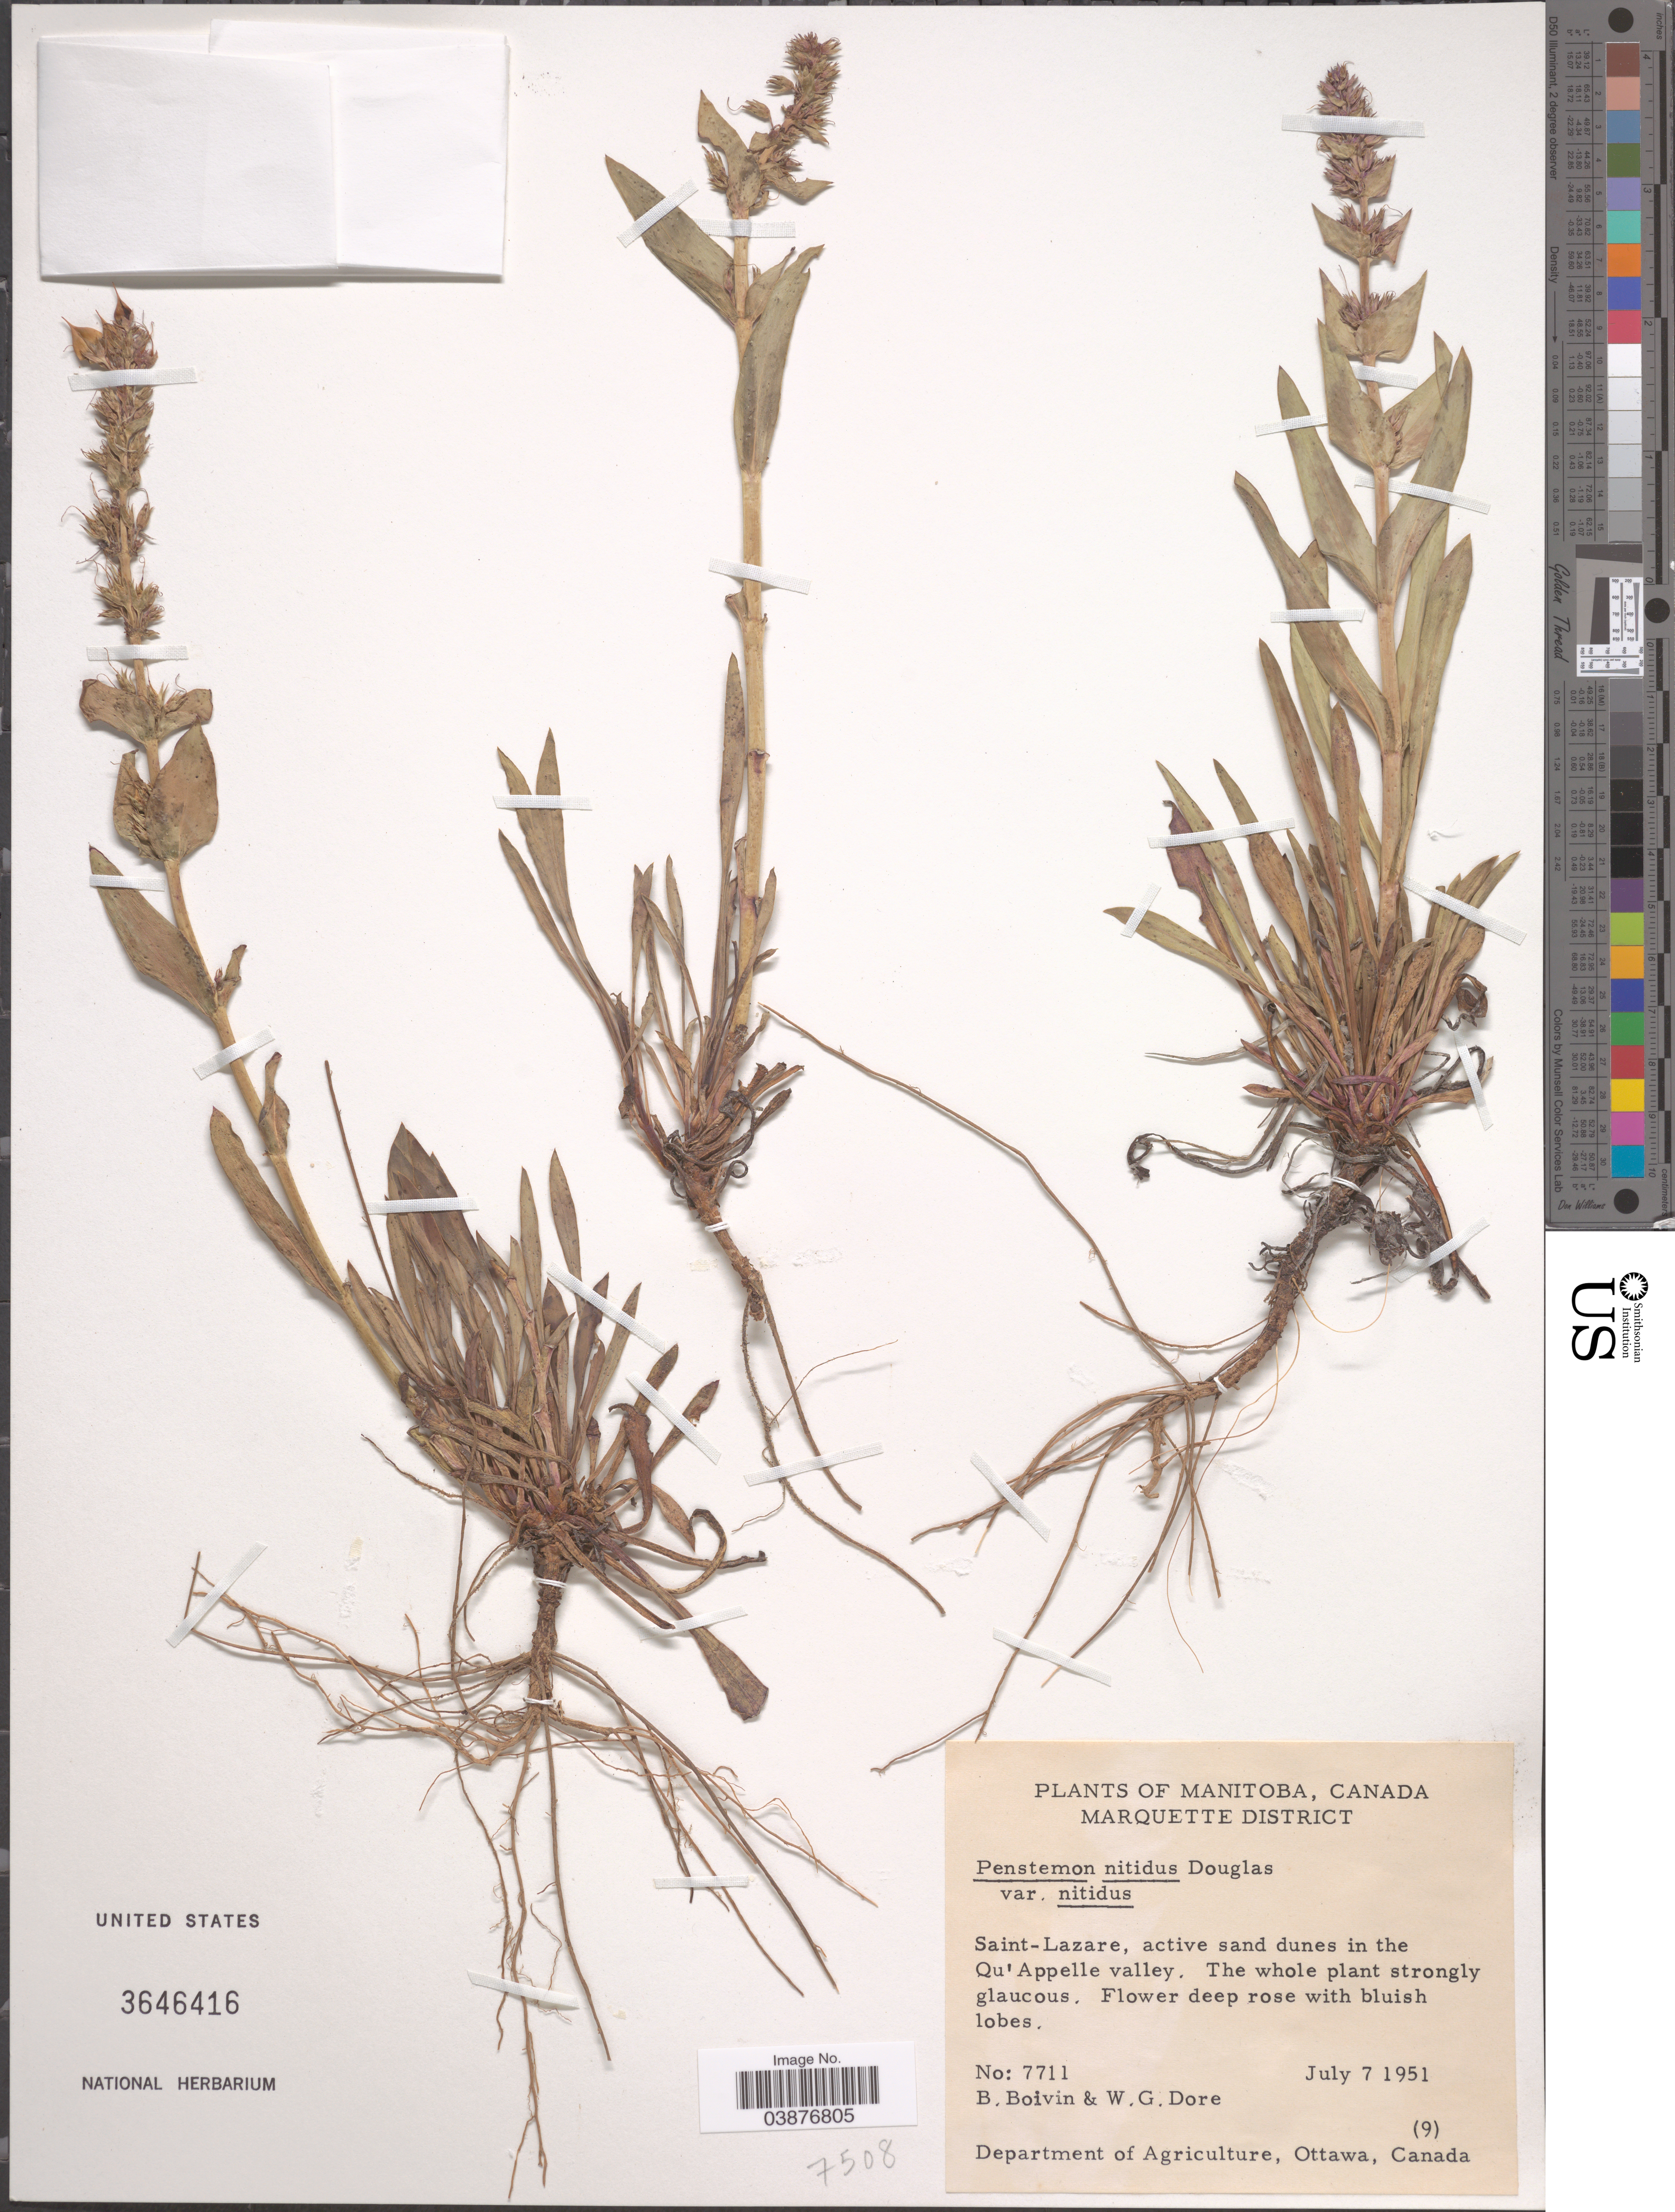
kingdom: Plantae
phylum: Tracheophyta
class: Magnoliopsida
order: Lamiales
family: Plantaginaceae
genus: Penstemon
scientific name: Penstemon nitidus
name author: Douglas ex Benth.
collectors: J. R. B. Boivin & W. Dore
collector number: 7711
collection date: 1951-07-07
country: Canada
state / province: Manitoba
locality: Marquette District. Saint-Lazare, in the Qu'Appelle valley.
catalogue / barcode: US 3646416